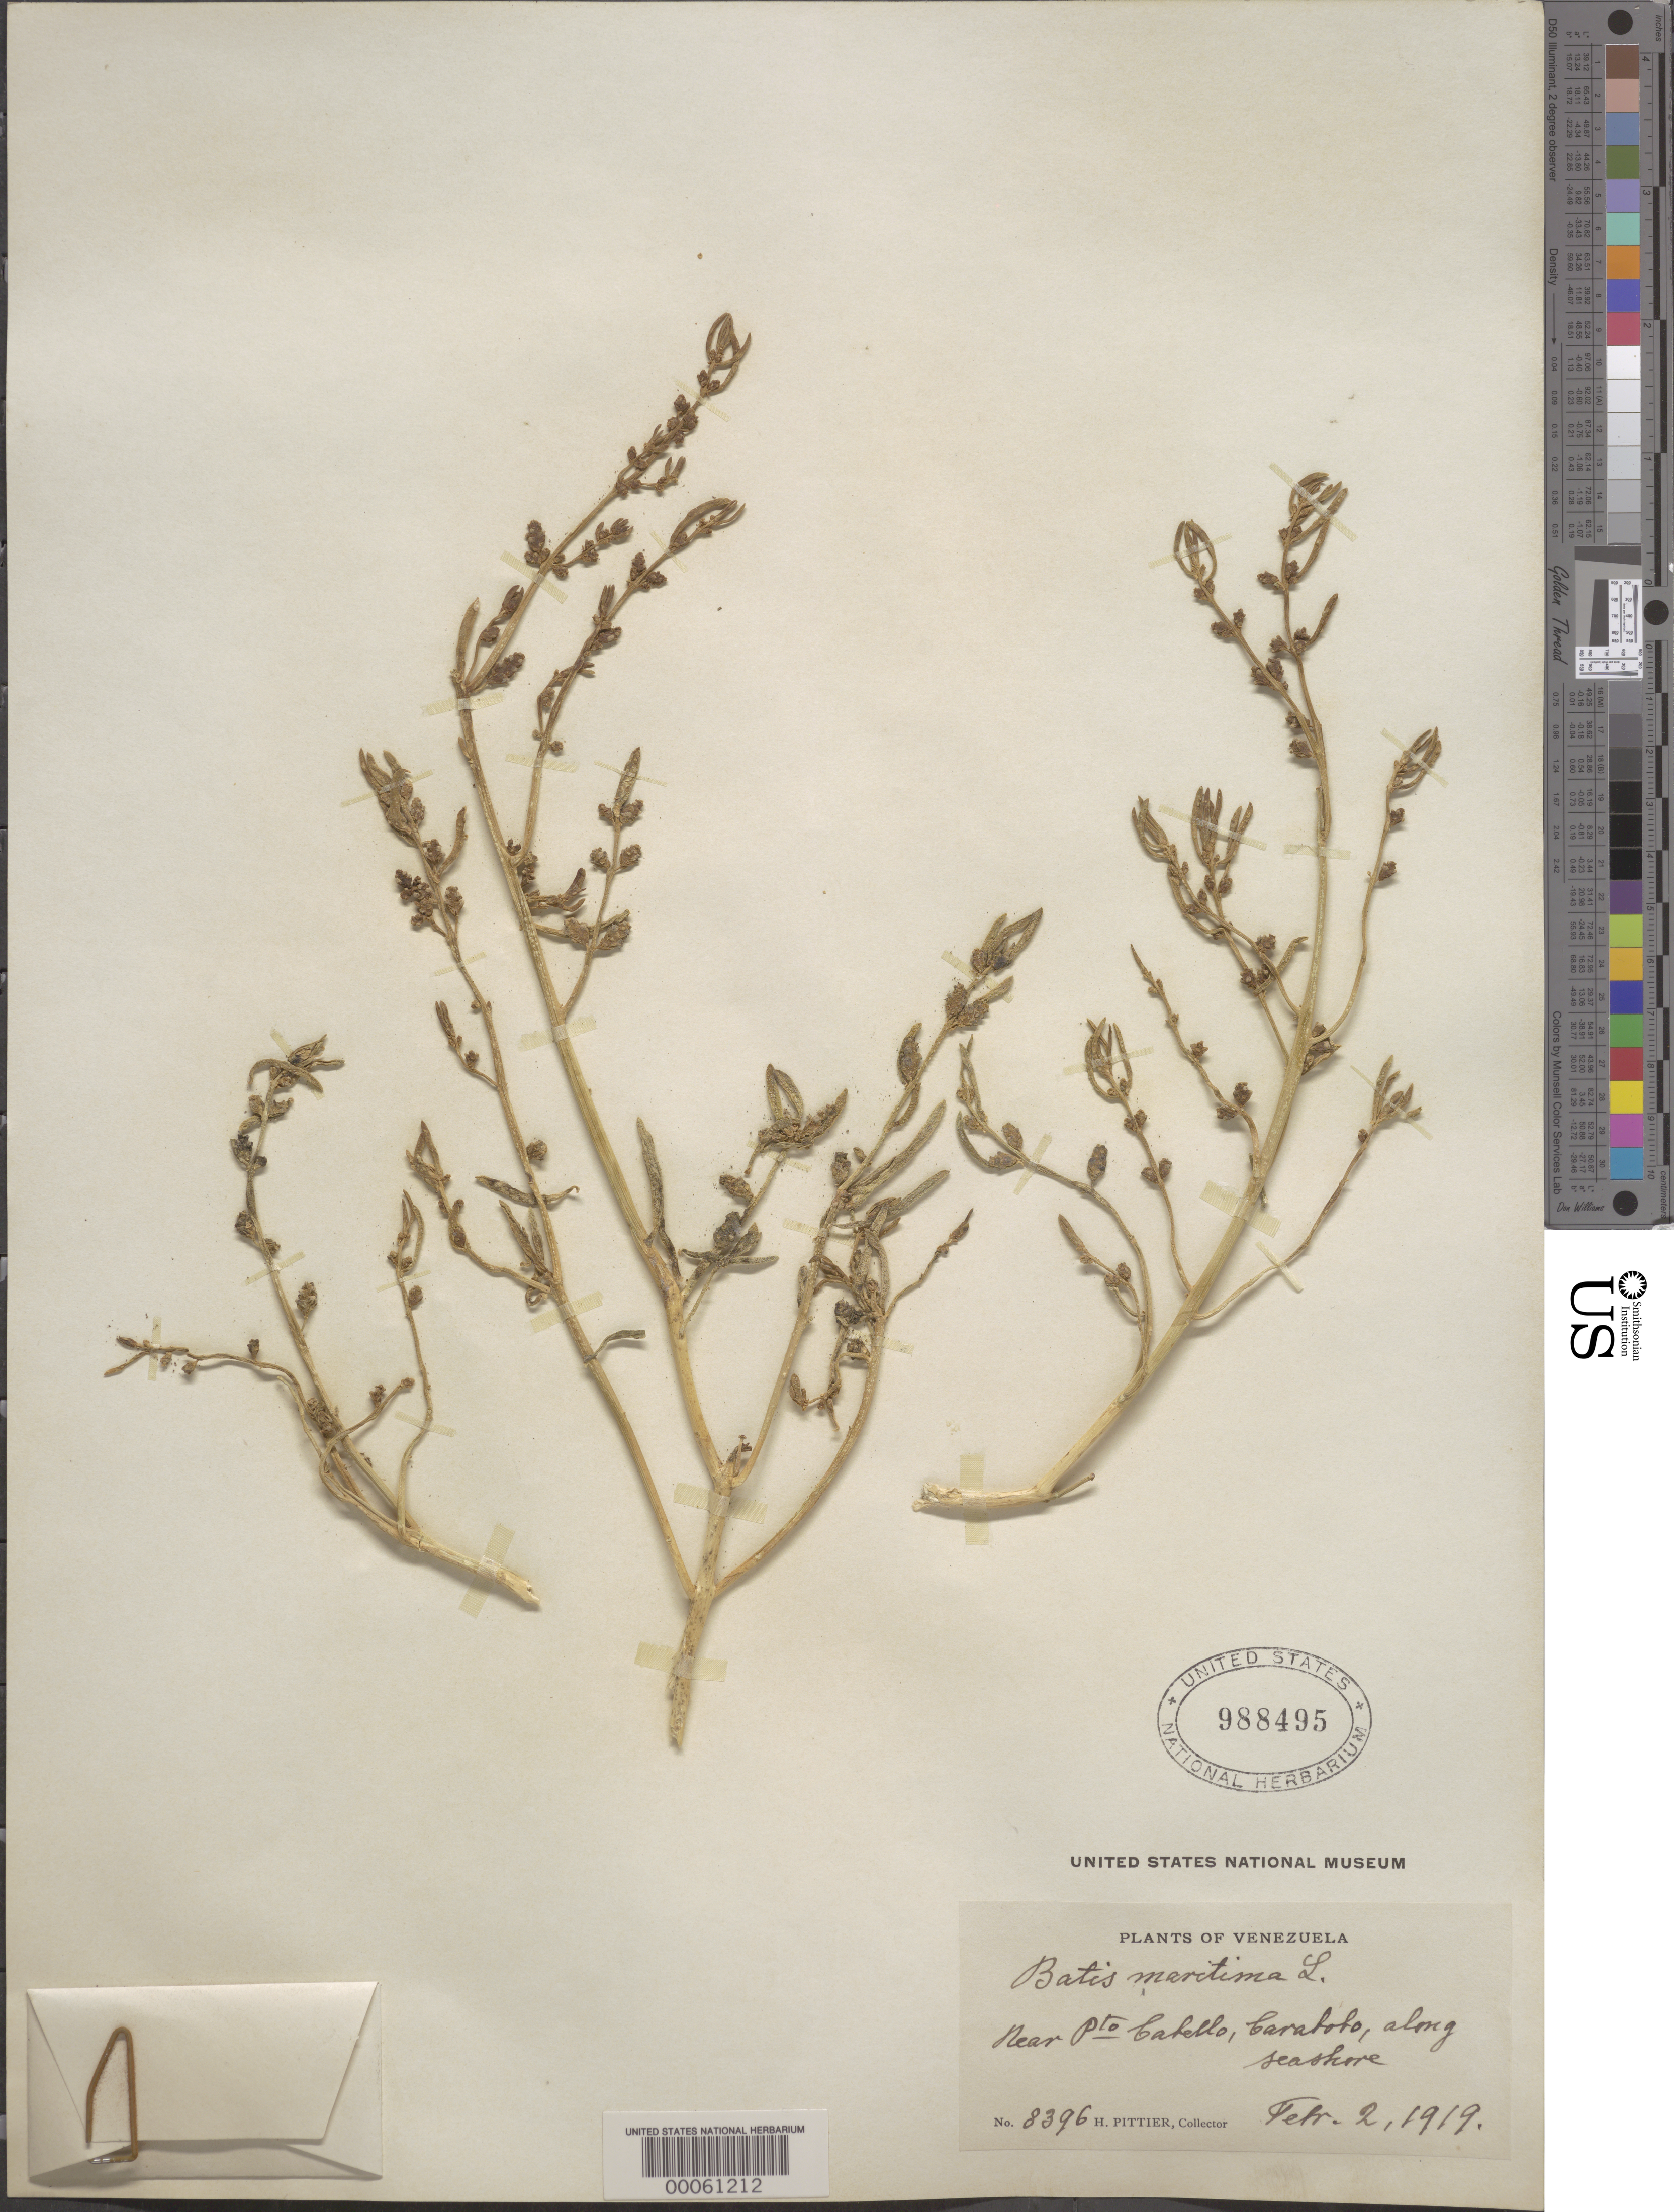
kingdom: Plantae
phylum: Tracheophyta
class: Magnoliopsida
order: Brassicales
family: Bataceae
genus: Batis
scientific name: Batis maritima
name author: L.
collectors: H. F. Pittier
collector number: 8396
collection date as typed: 02 Feb 1919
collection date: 1919-02-02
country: Venezuela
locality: Near pto cabello, carabobo, along seashore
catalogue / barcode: US 988495